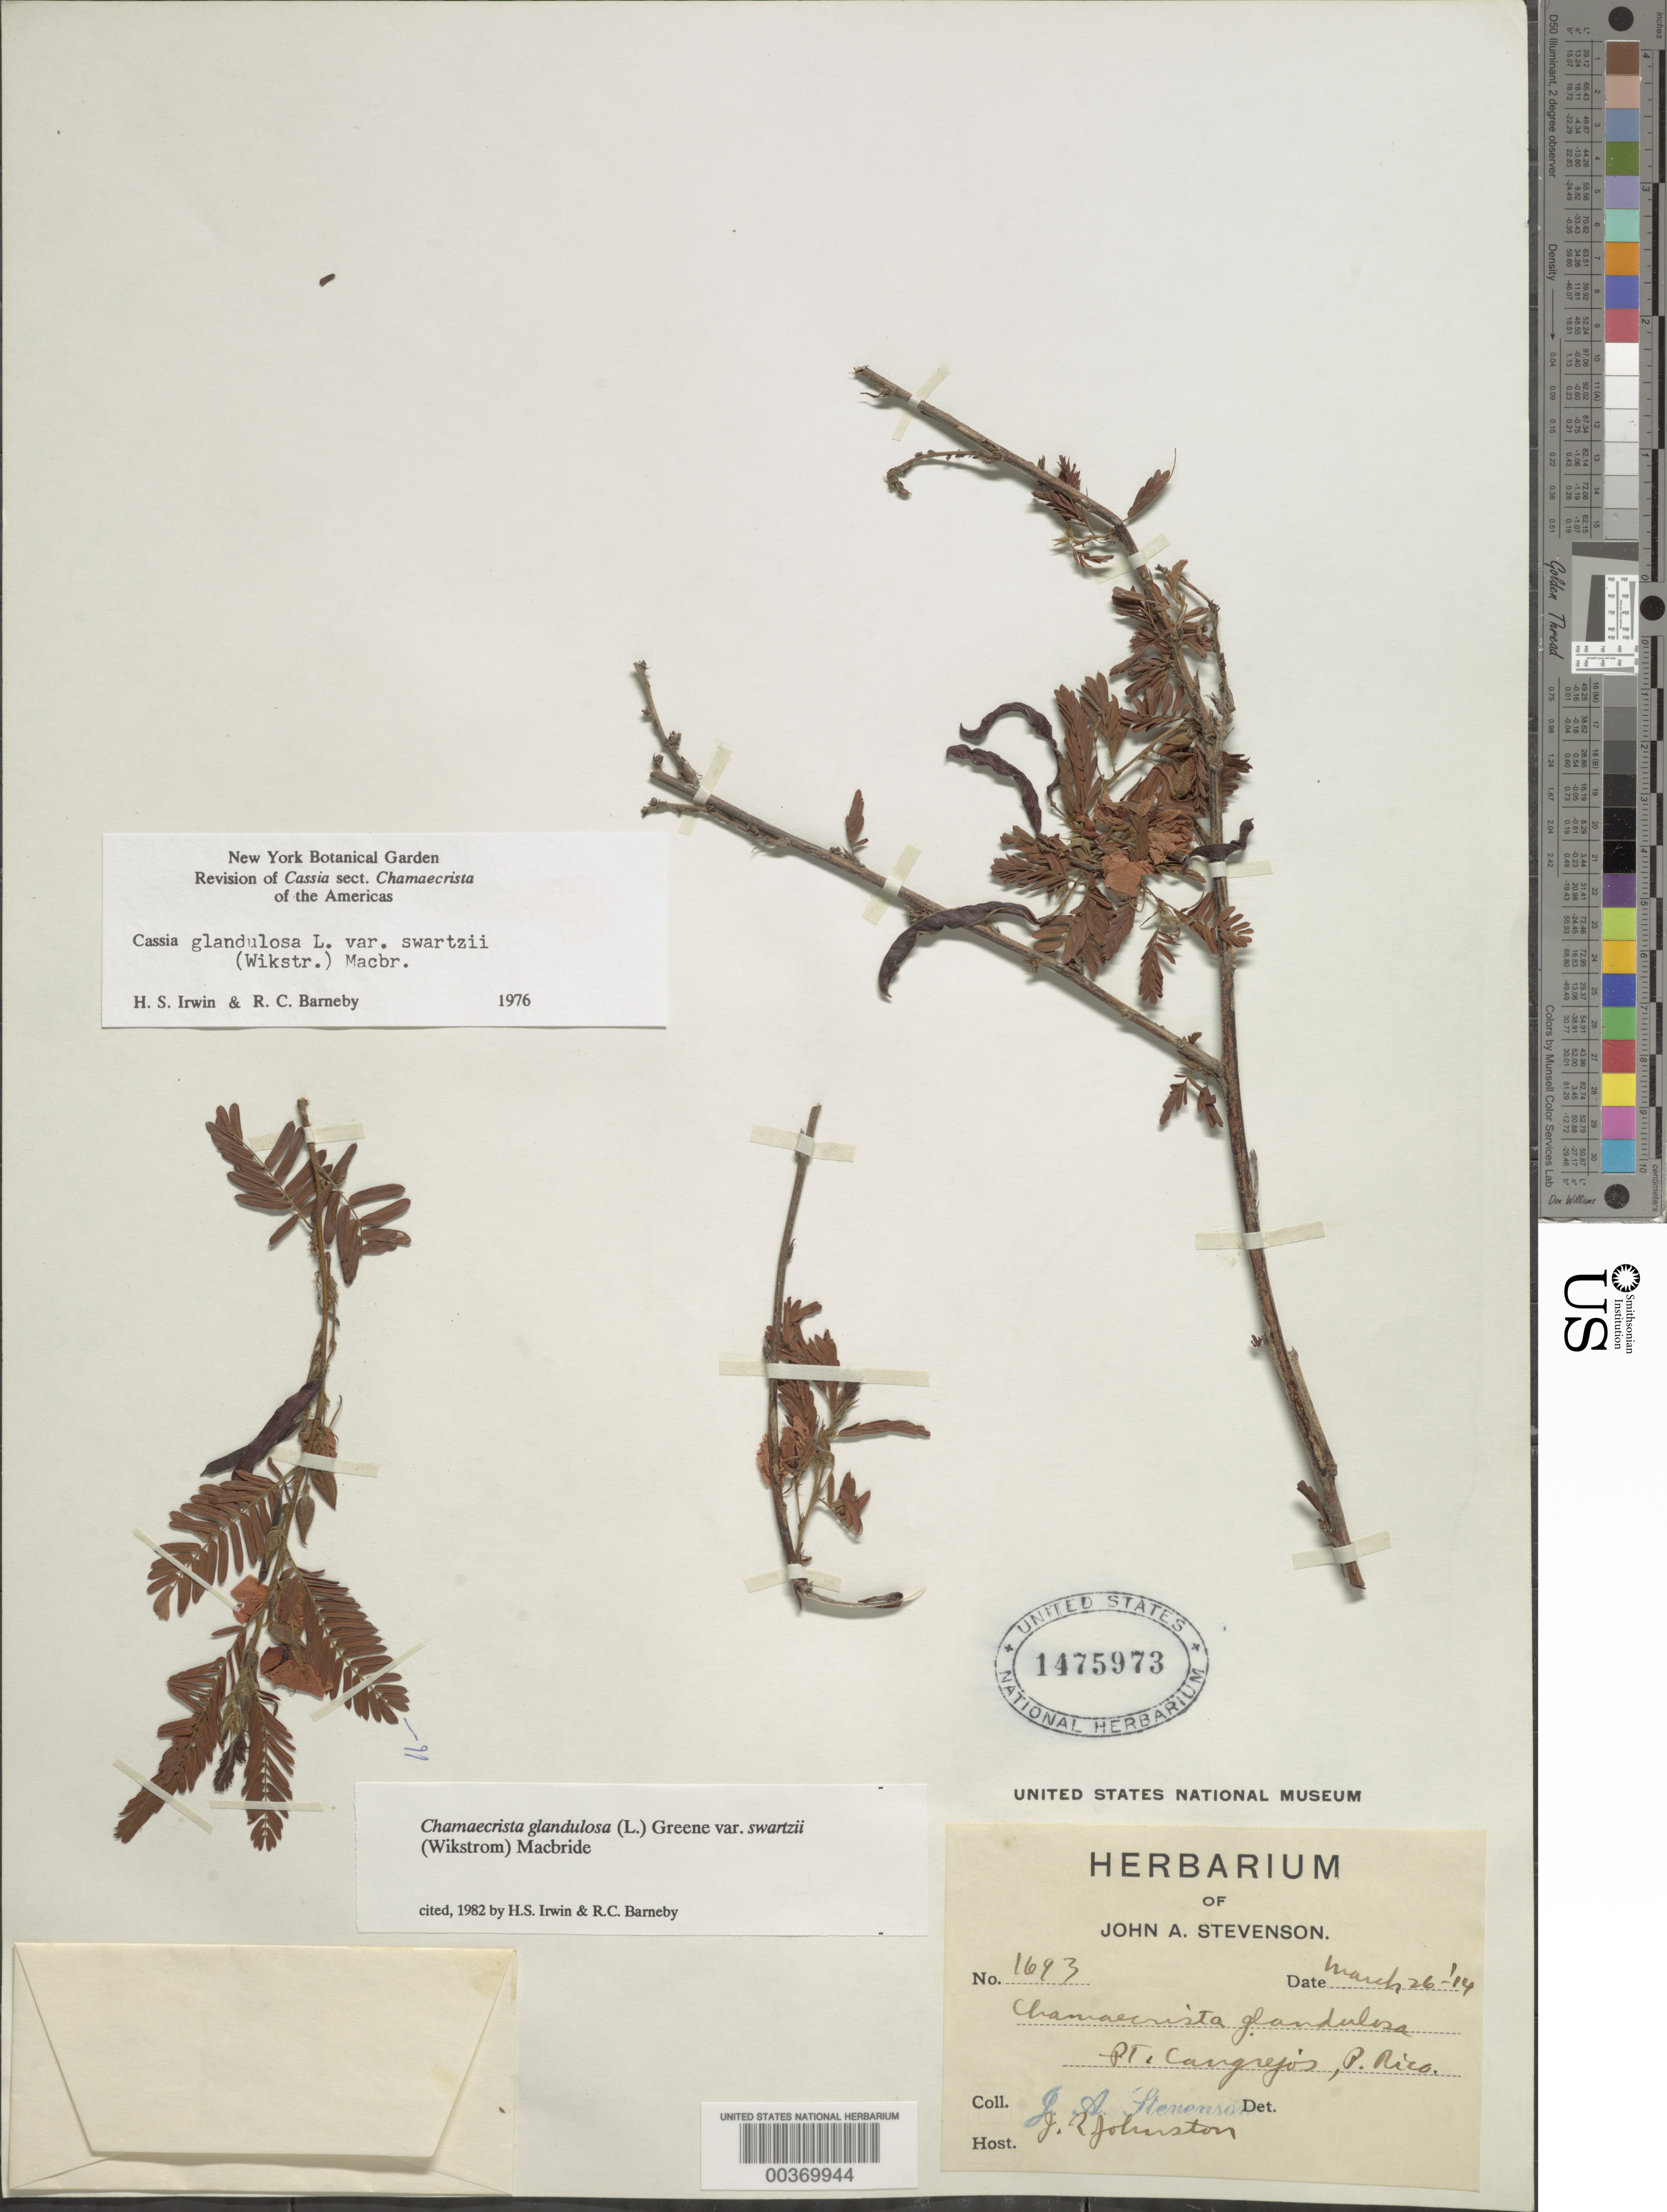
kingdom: Plantae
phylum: Tracheophyta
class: Magnoliopsida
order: Fabales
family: Fabaceae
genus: Chamaecrista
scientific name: Chamaecrista glandulosa var. swartzii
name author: (Wikstr.) H.S. Irwin & Barneby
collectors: J. Johnston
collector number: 1693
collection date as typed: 26 Mar 1914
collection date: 1914-03-26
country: Puerto Rico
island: Greater Antilles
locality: Pt. cangrejo's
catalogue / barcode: US 1475973